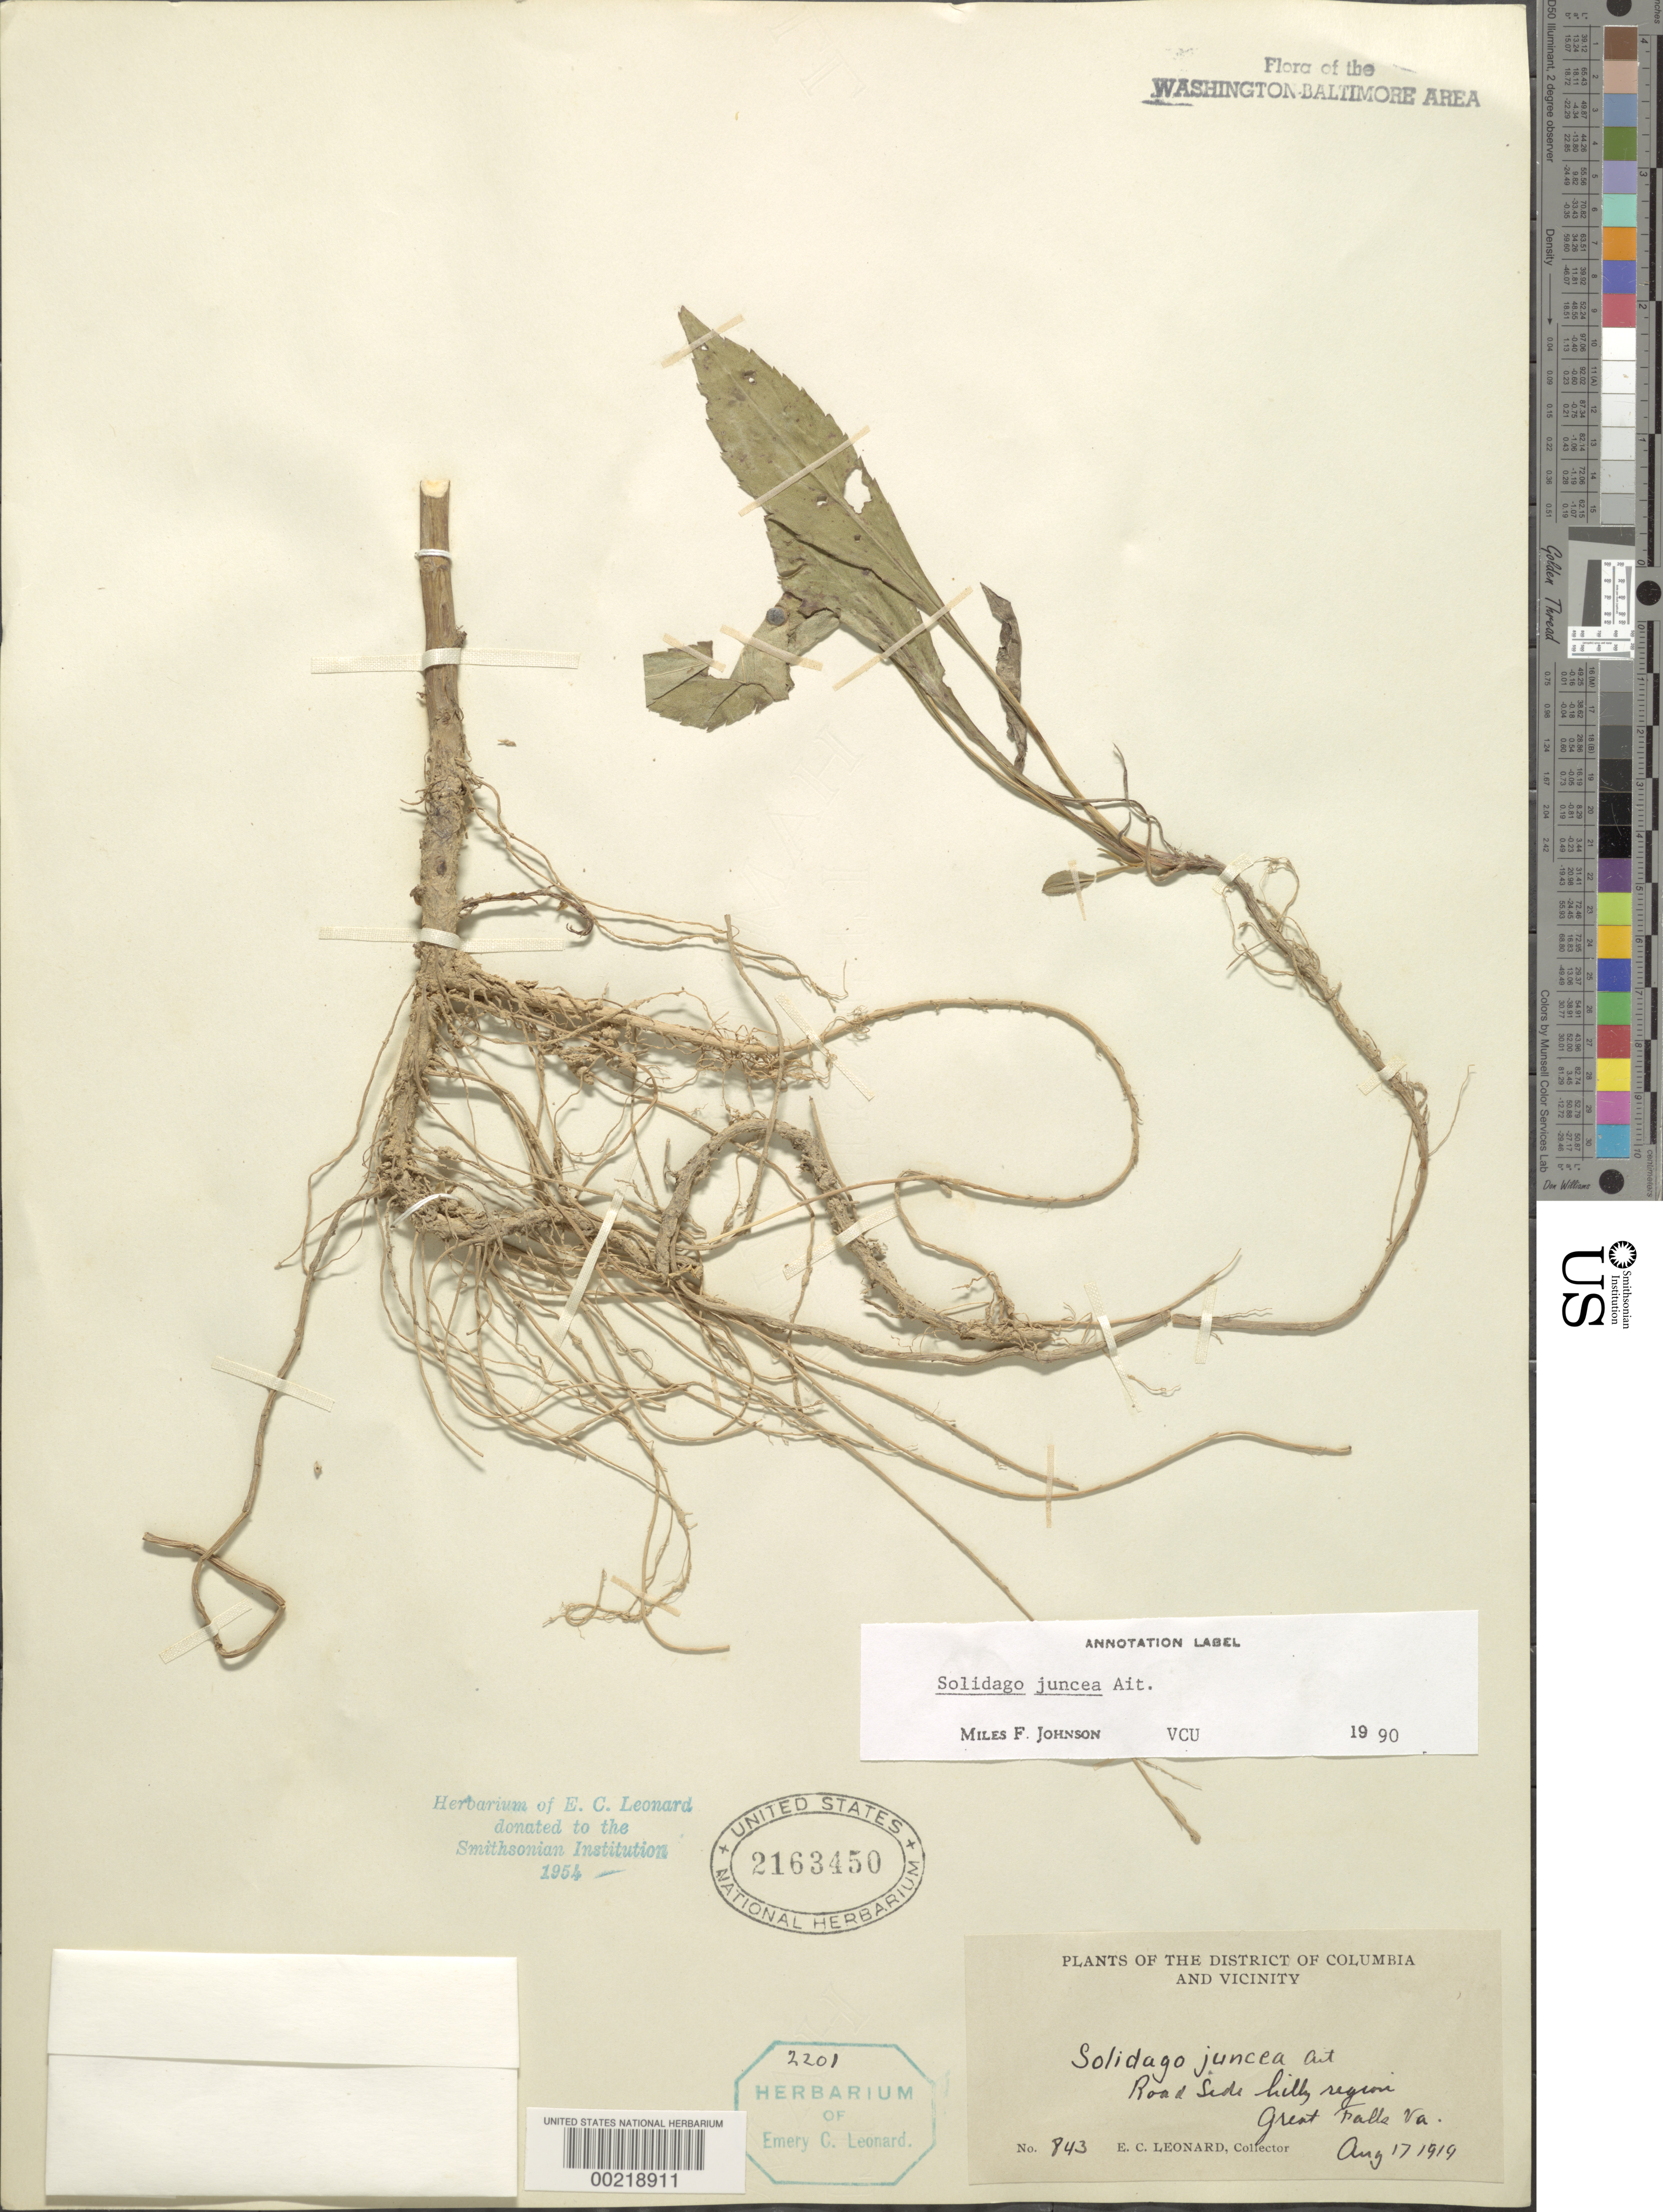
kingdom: Plantae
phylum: Tracheophyta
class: Magnoliopsida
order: Asterales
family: Asteraceae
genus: Solidago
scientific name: Solidago juncea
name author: Aiton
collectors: E. C. Leonard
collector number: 843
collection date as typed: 17 Aug 1919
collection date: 1919-08-17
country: United States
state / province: Virginia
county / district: Fairfax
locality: Great Falls C. & O. Canal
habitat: Roadside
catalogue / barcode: US 2163450